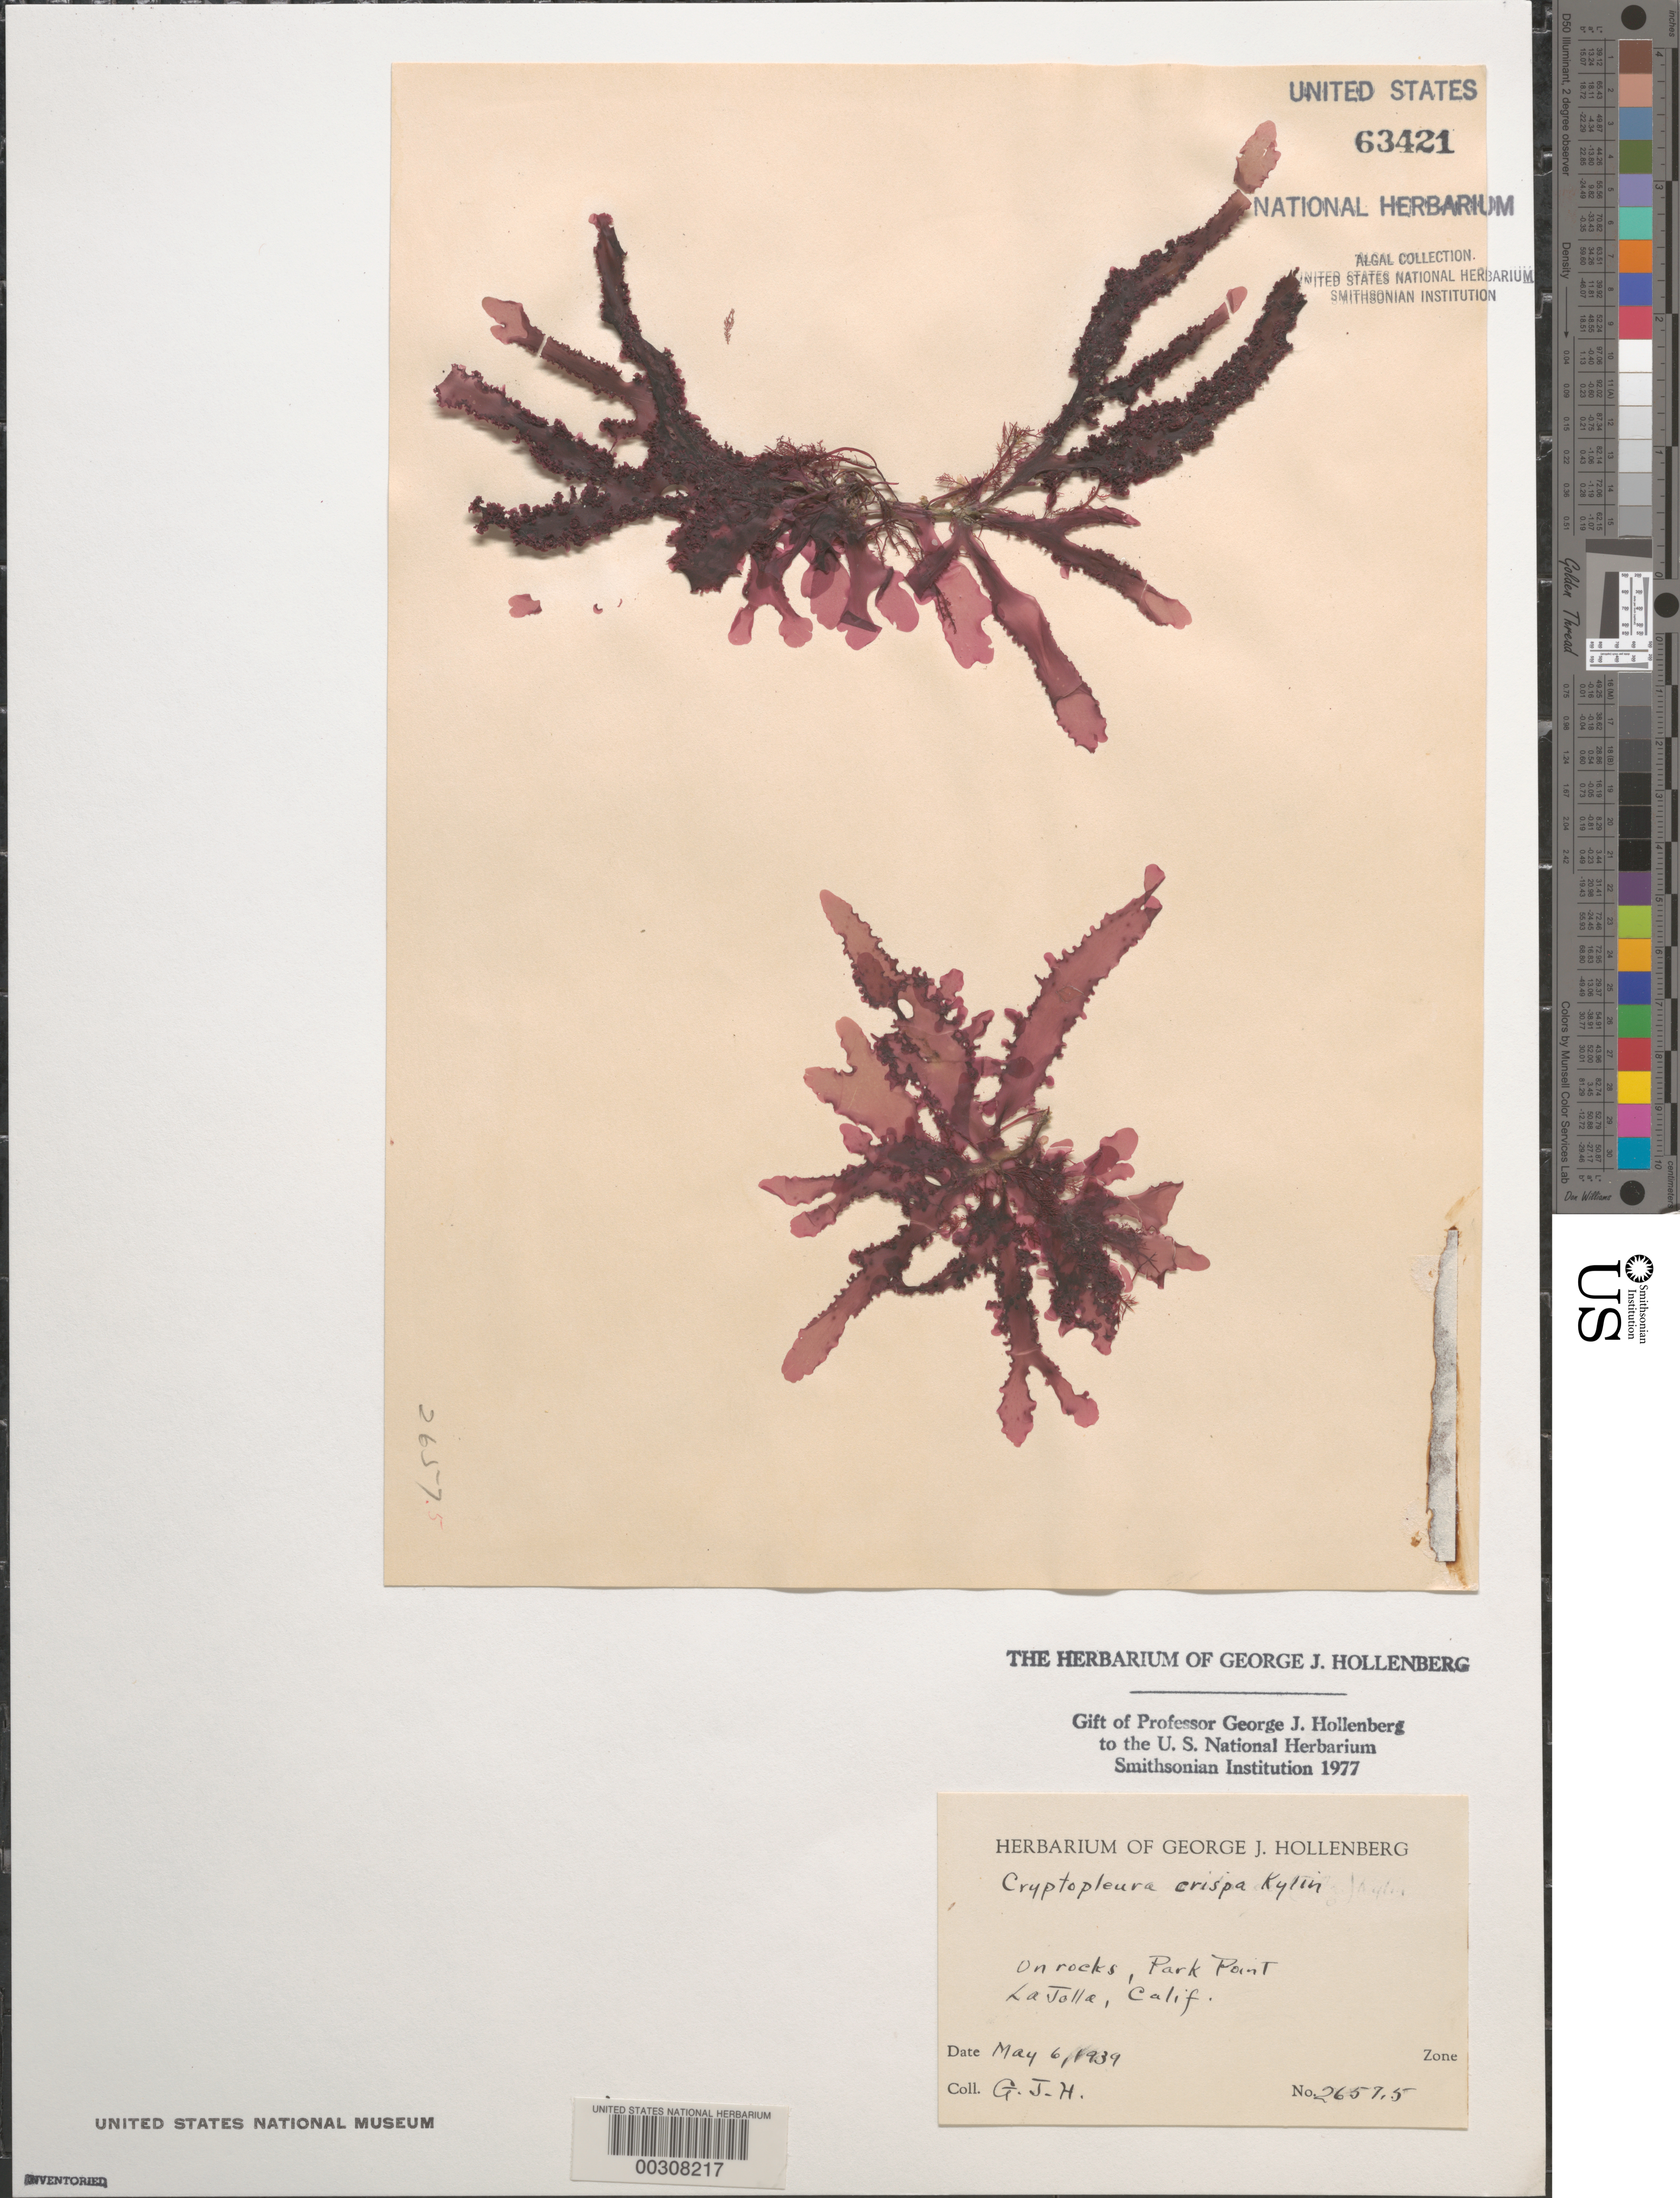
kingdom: Plantae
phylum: Rhodophyta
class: Florideophyceae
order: Ceramiales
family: Delesseriaceae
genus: Cryptopleura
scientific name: Cryptopleura crispa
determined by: Hollenberg, George J.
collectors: G. Hollenberg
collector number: GJH 2657.5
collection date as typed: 06 May 1939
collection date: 1939-05-06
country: United States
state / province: California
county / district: San Diego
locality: La Jolla, Park Point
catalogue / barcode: US 63421